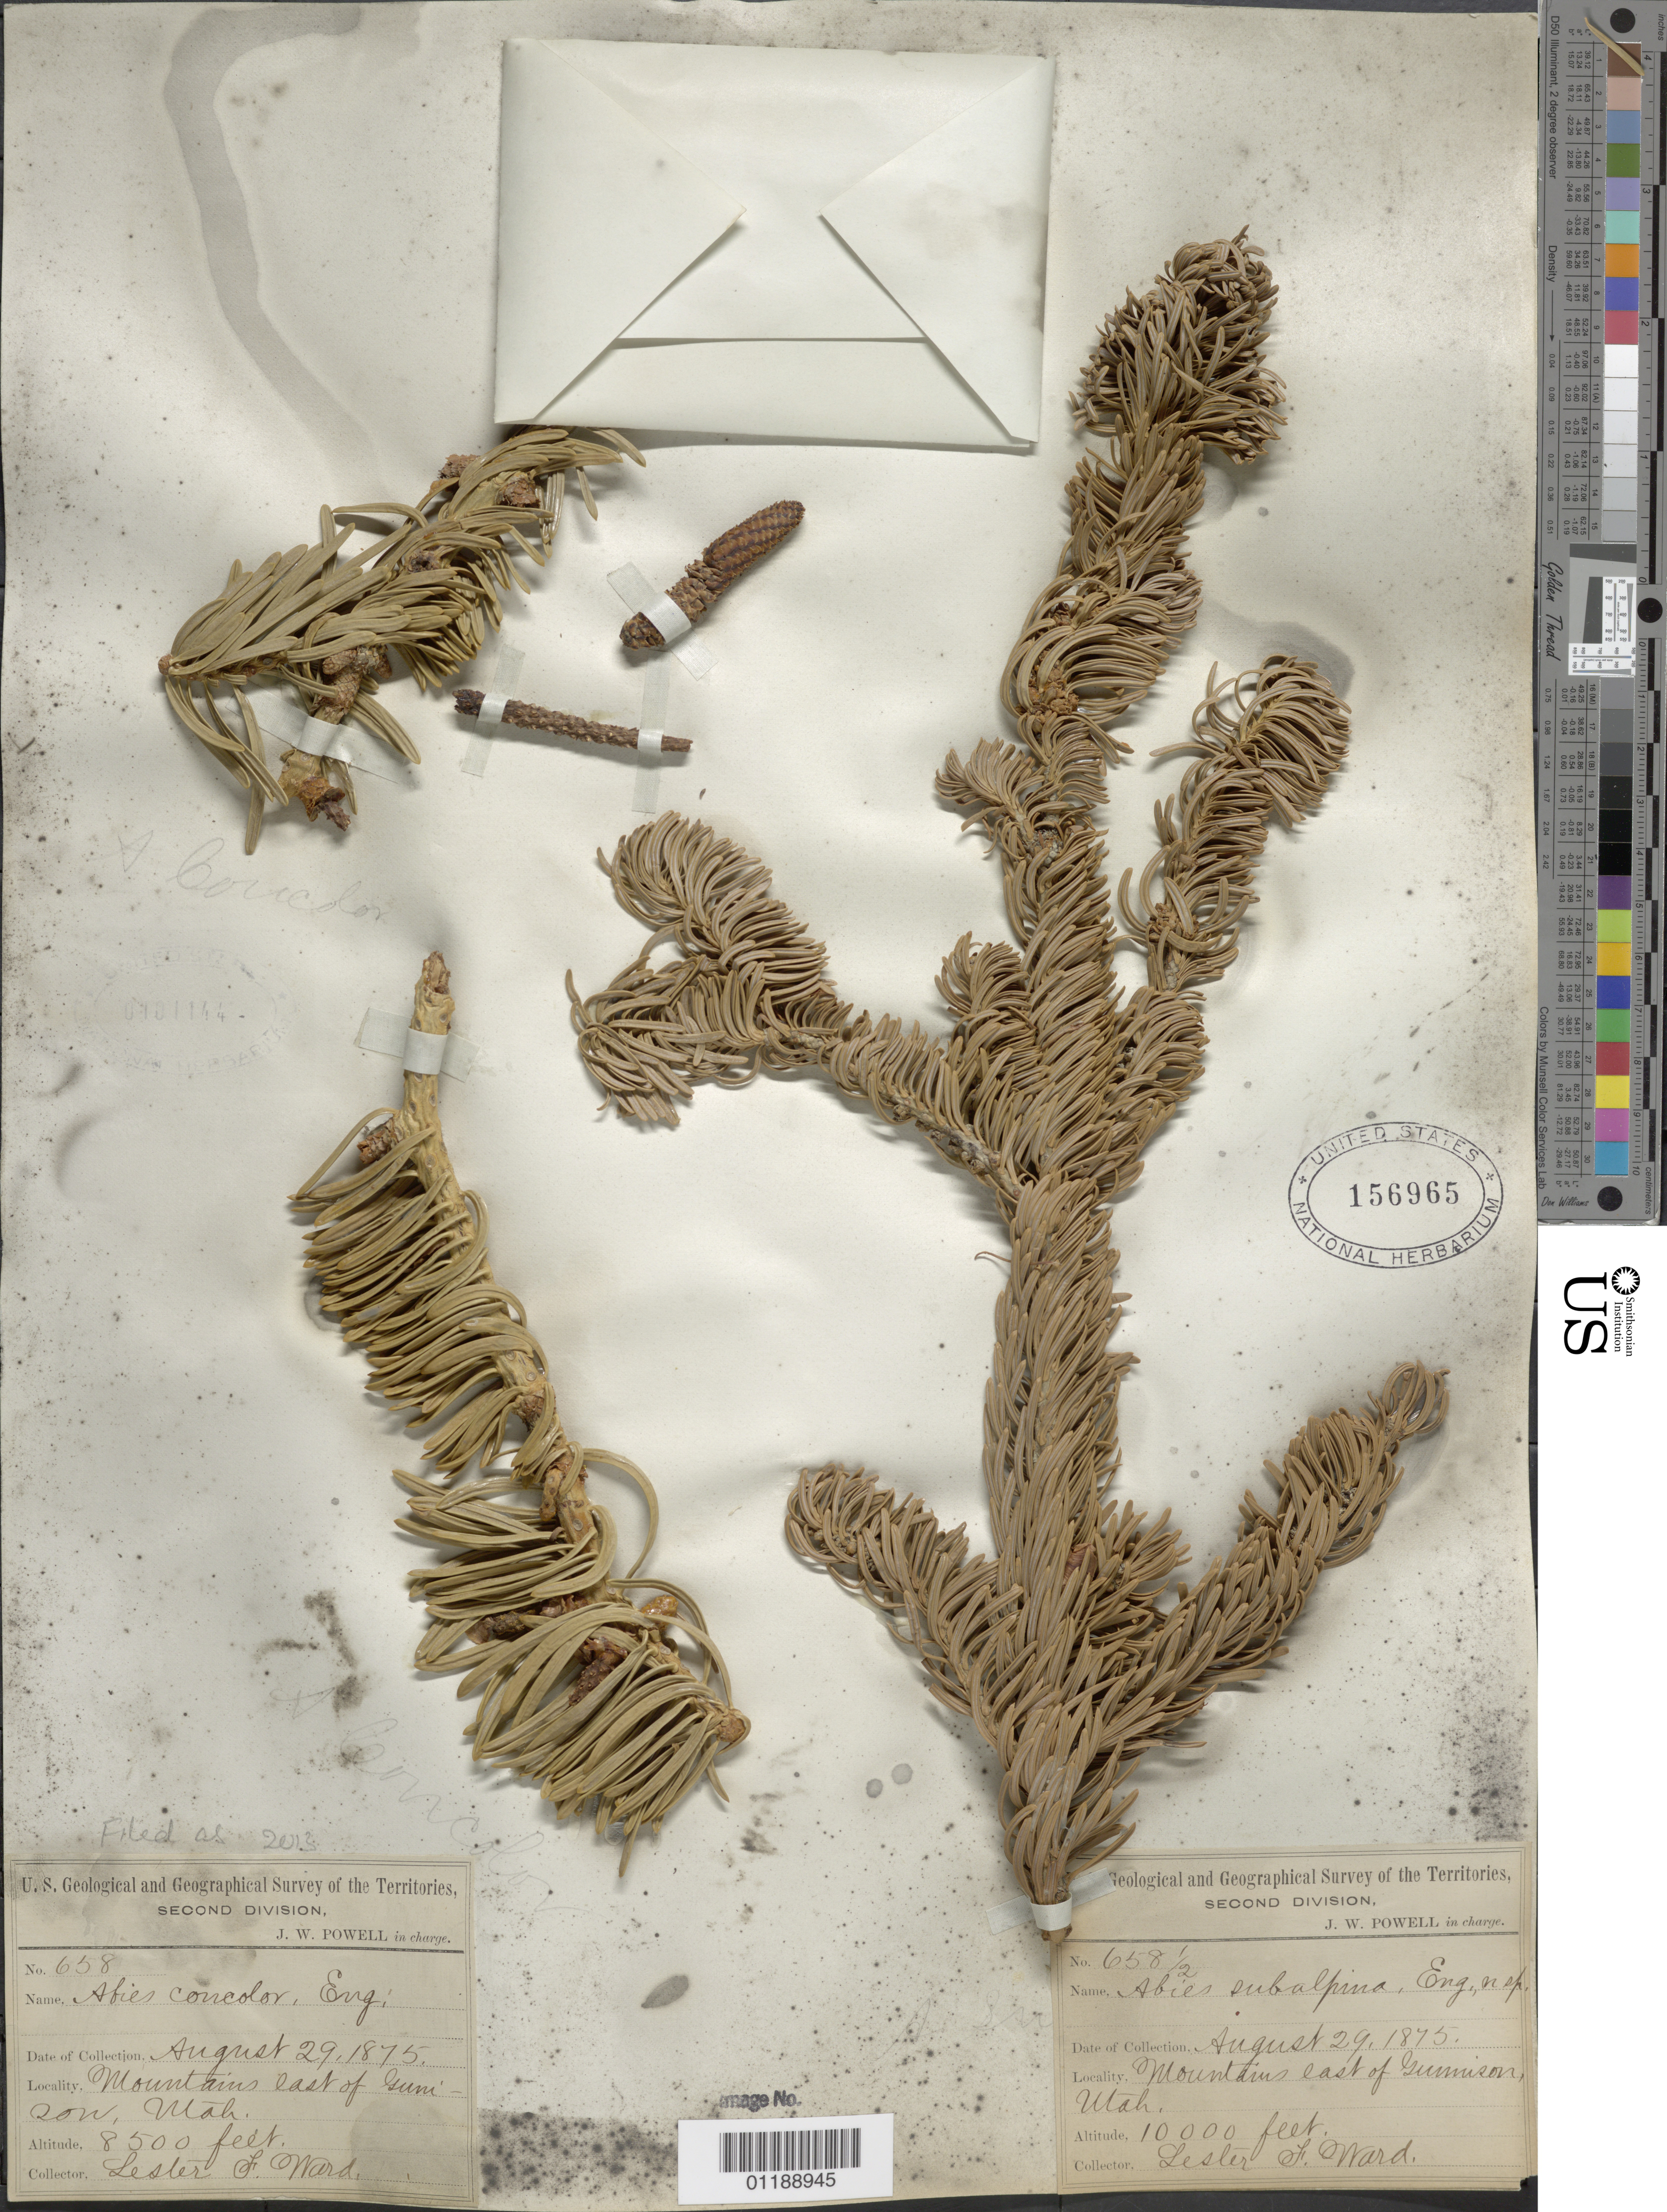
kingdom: Plantae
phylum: Tracheophyta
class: Pinopsida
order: Pinales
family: Pinaceae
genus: Abies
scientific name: Abies concolor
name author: (Gordon & Glend.) Lindl. ex Hildebr.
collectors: L. F. Ward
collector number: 658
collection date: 1875-08-29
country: United States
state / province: Utah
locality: Mountains east of Glenwood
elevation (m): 2591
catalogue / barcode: US 101144